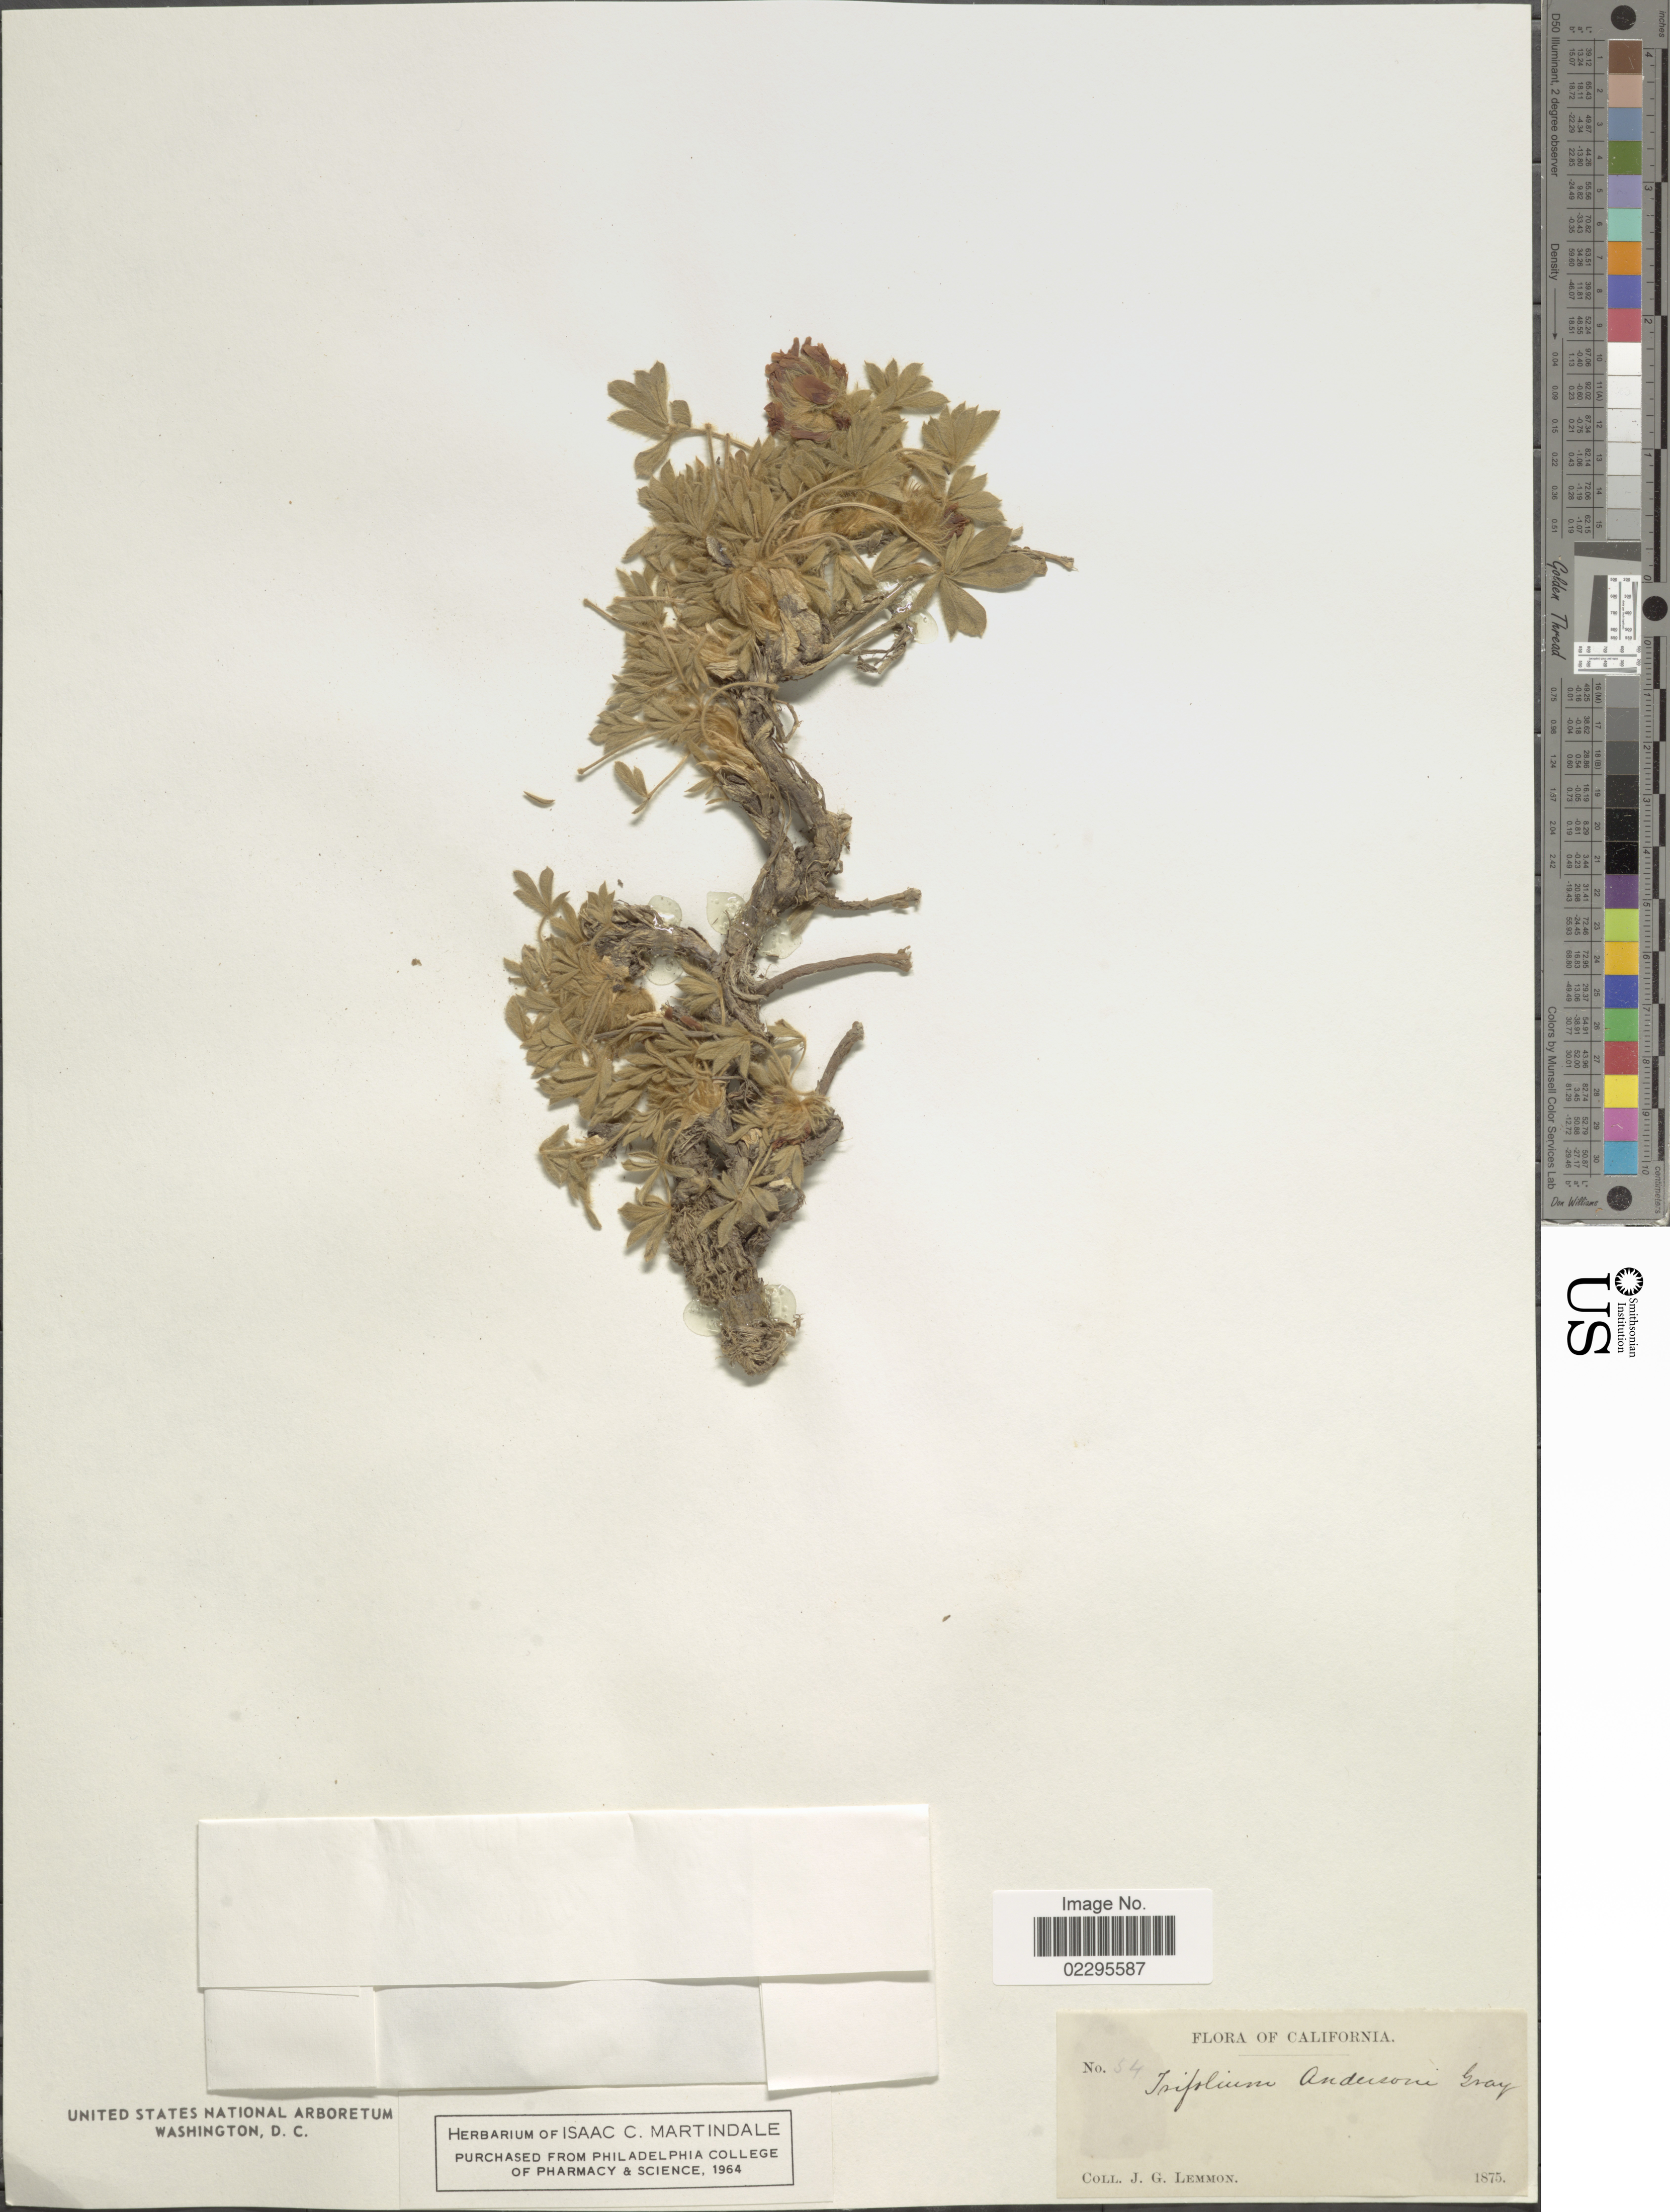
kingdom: Plantae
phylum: Tracheophyta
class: Magnoliopsida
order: Fabales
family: Fabaceae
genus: Trifolium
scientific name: Trifolium andersonii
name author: A. Gray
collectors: J. Lemmon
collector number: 34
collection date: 1875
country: United States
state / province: California